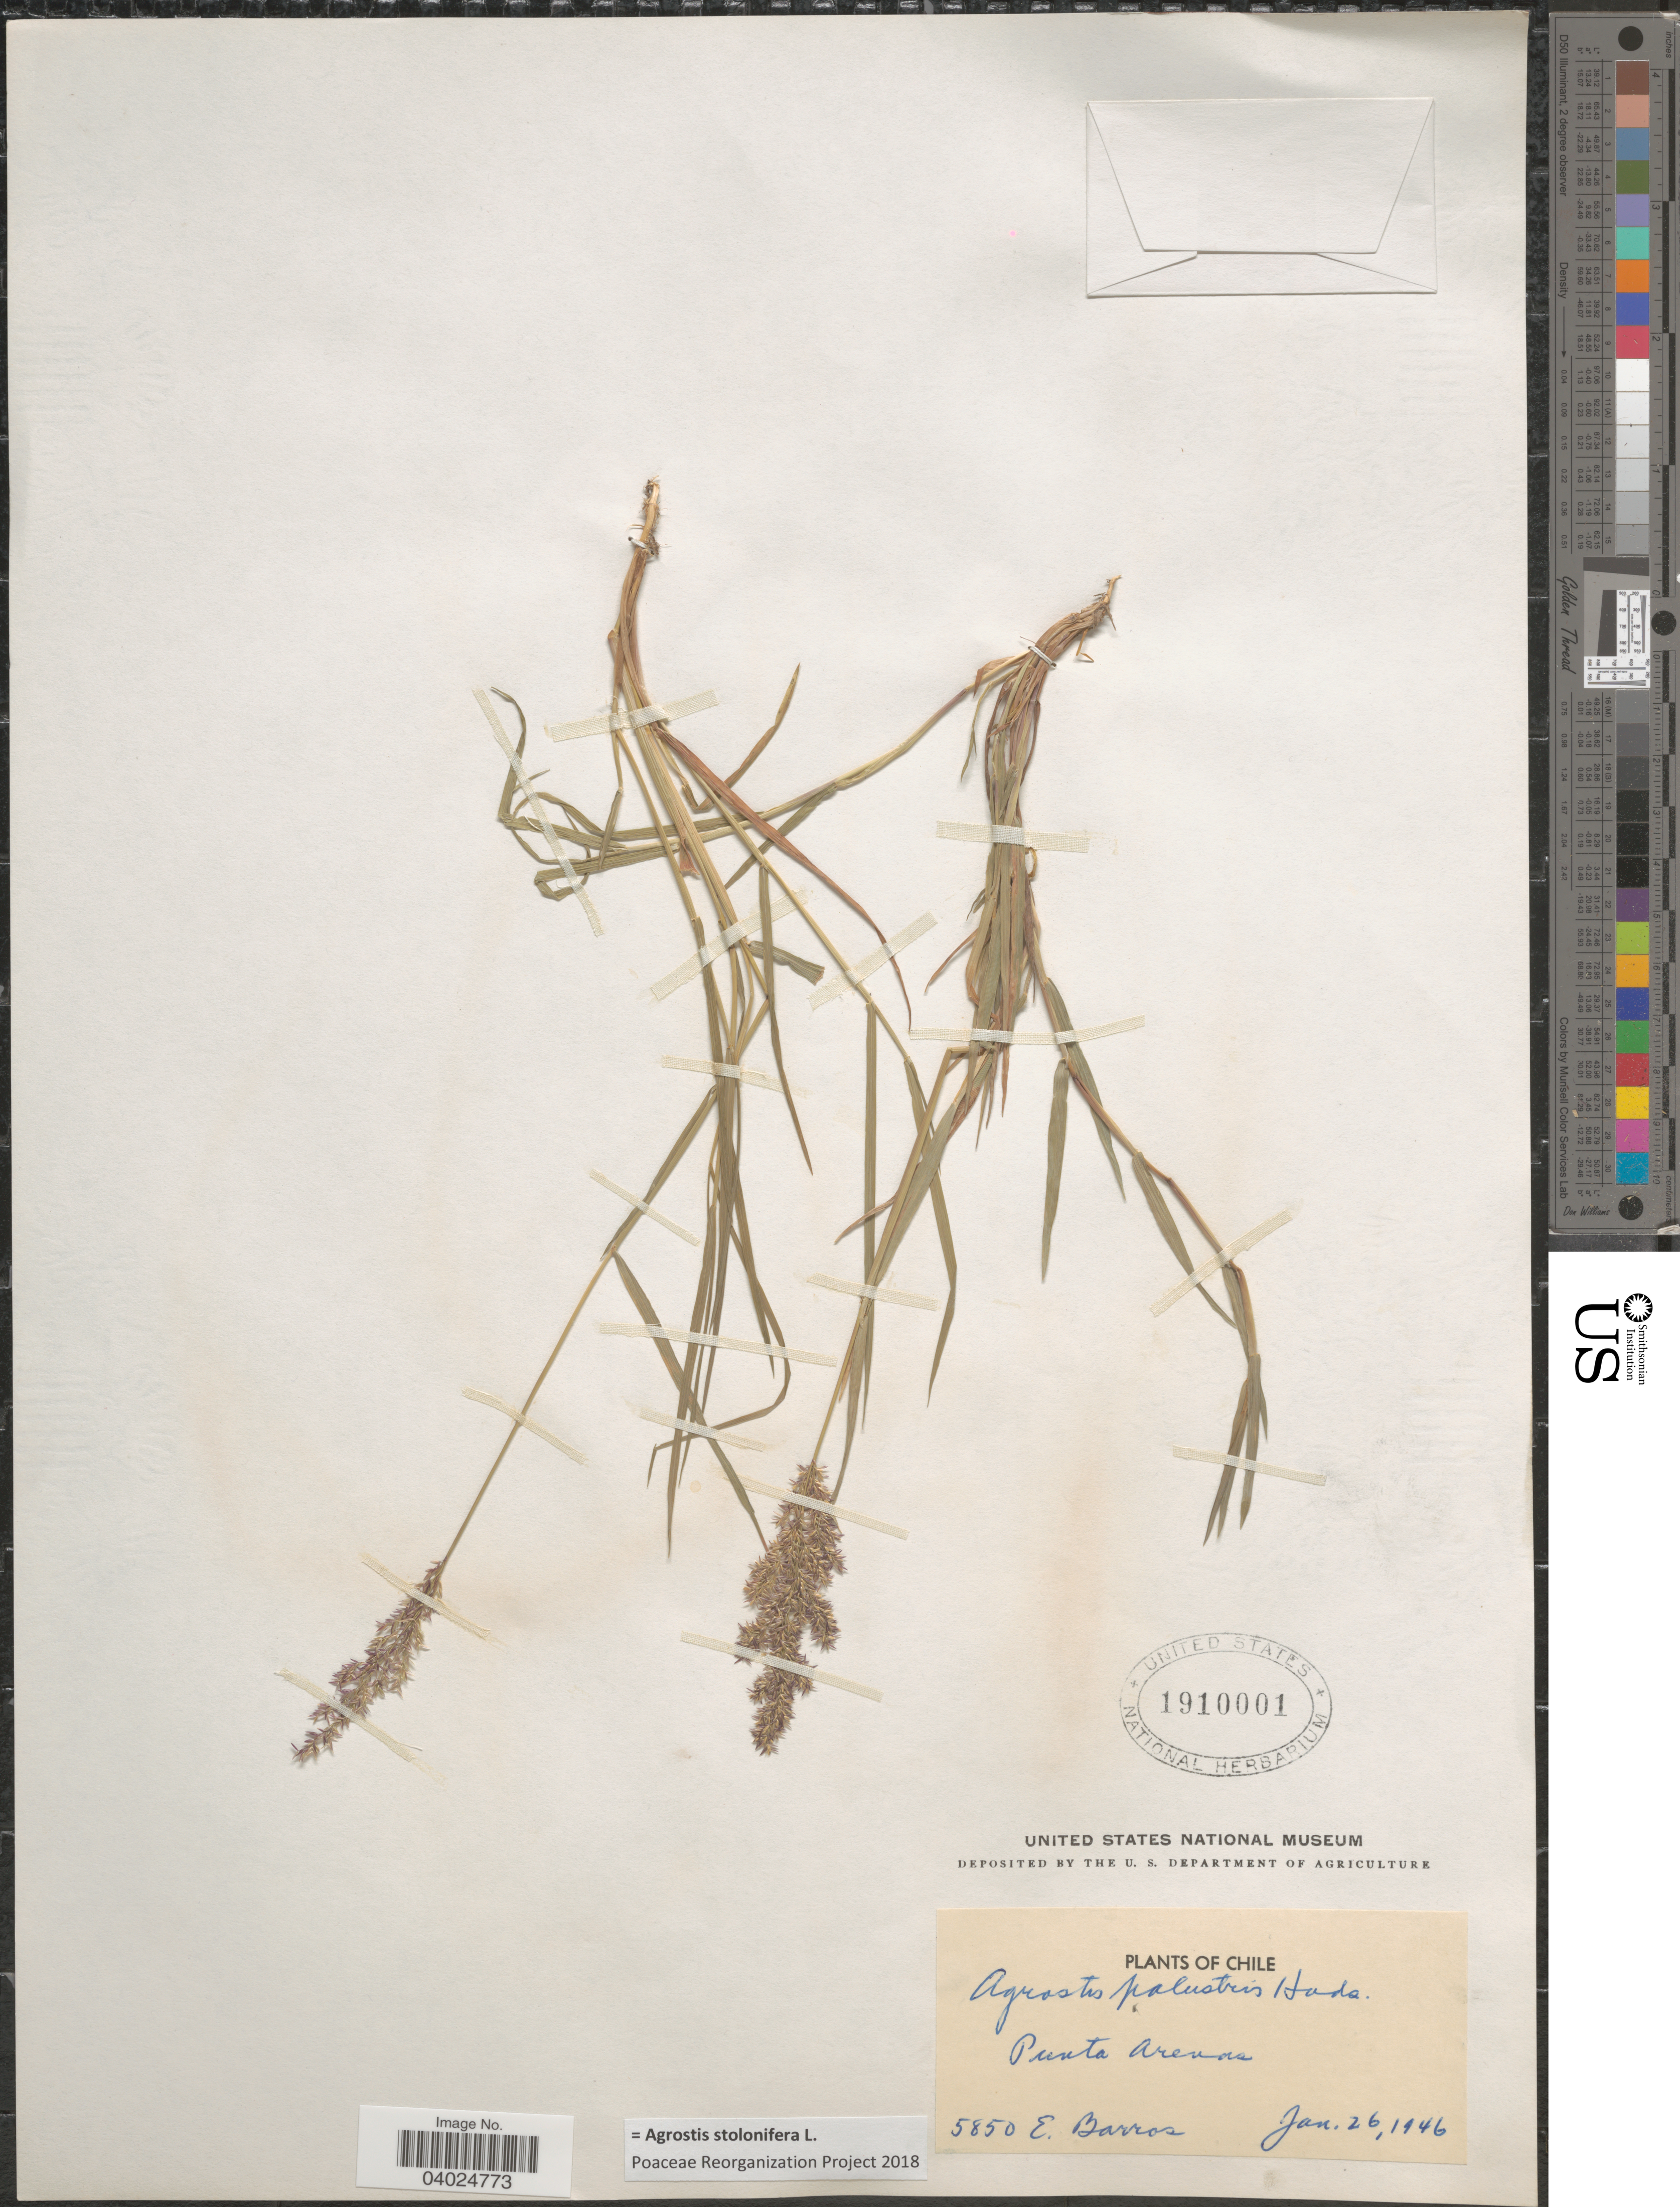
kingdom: Plantae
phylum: Tracheophyta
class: Liliopsida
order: Poales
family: Poaceae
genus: Agrostis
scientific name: Agrostis stolonifera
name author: L.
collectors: E. Barros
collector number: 5850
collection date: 1946-01-26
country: Chile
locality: Punta Arenas.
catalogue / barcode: US 1910001